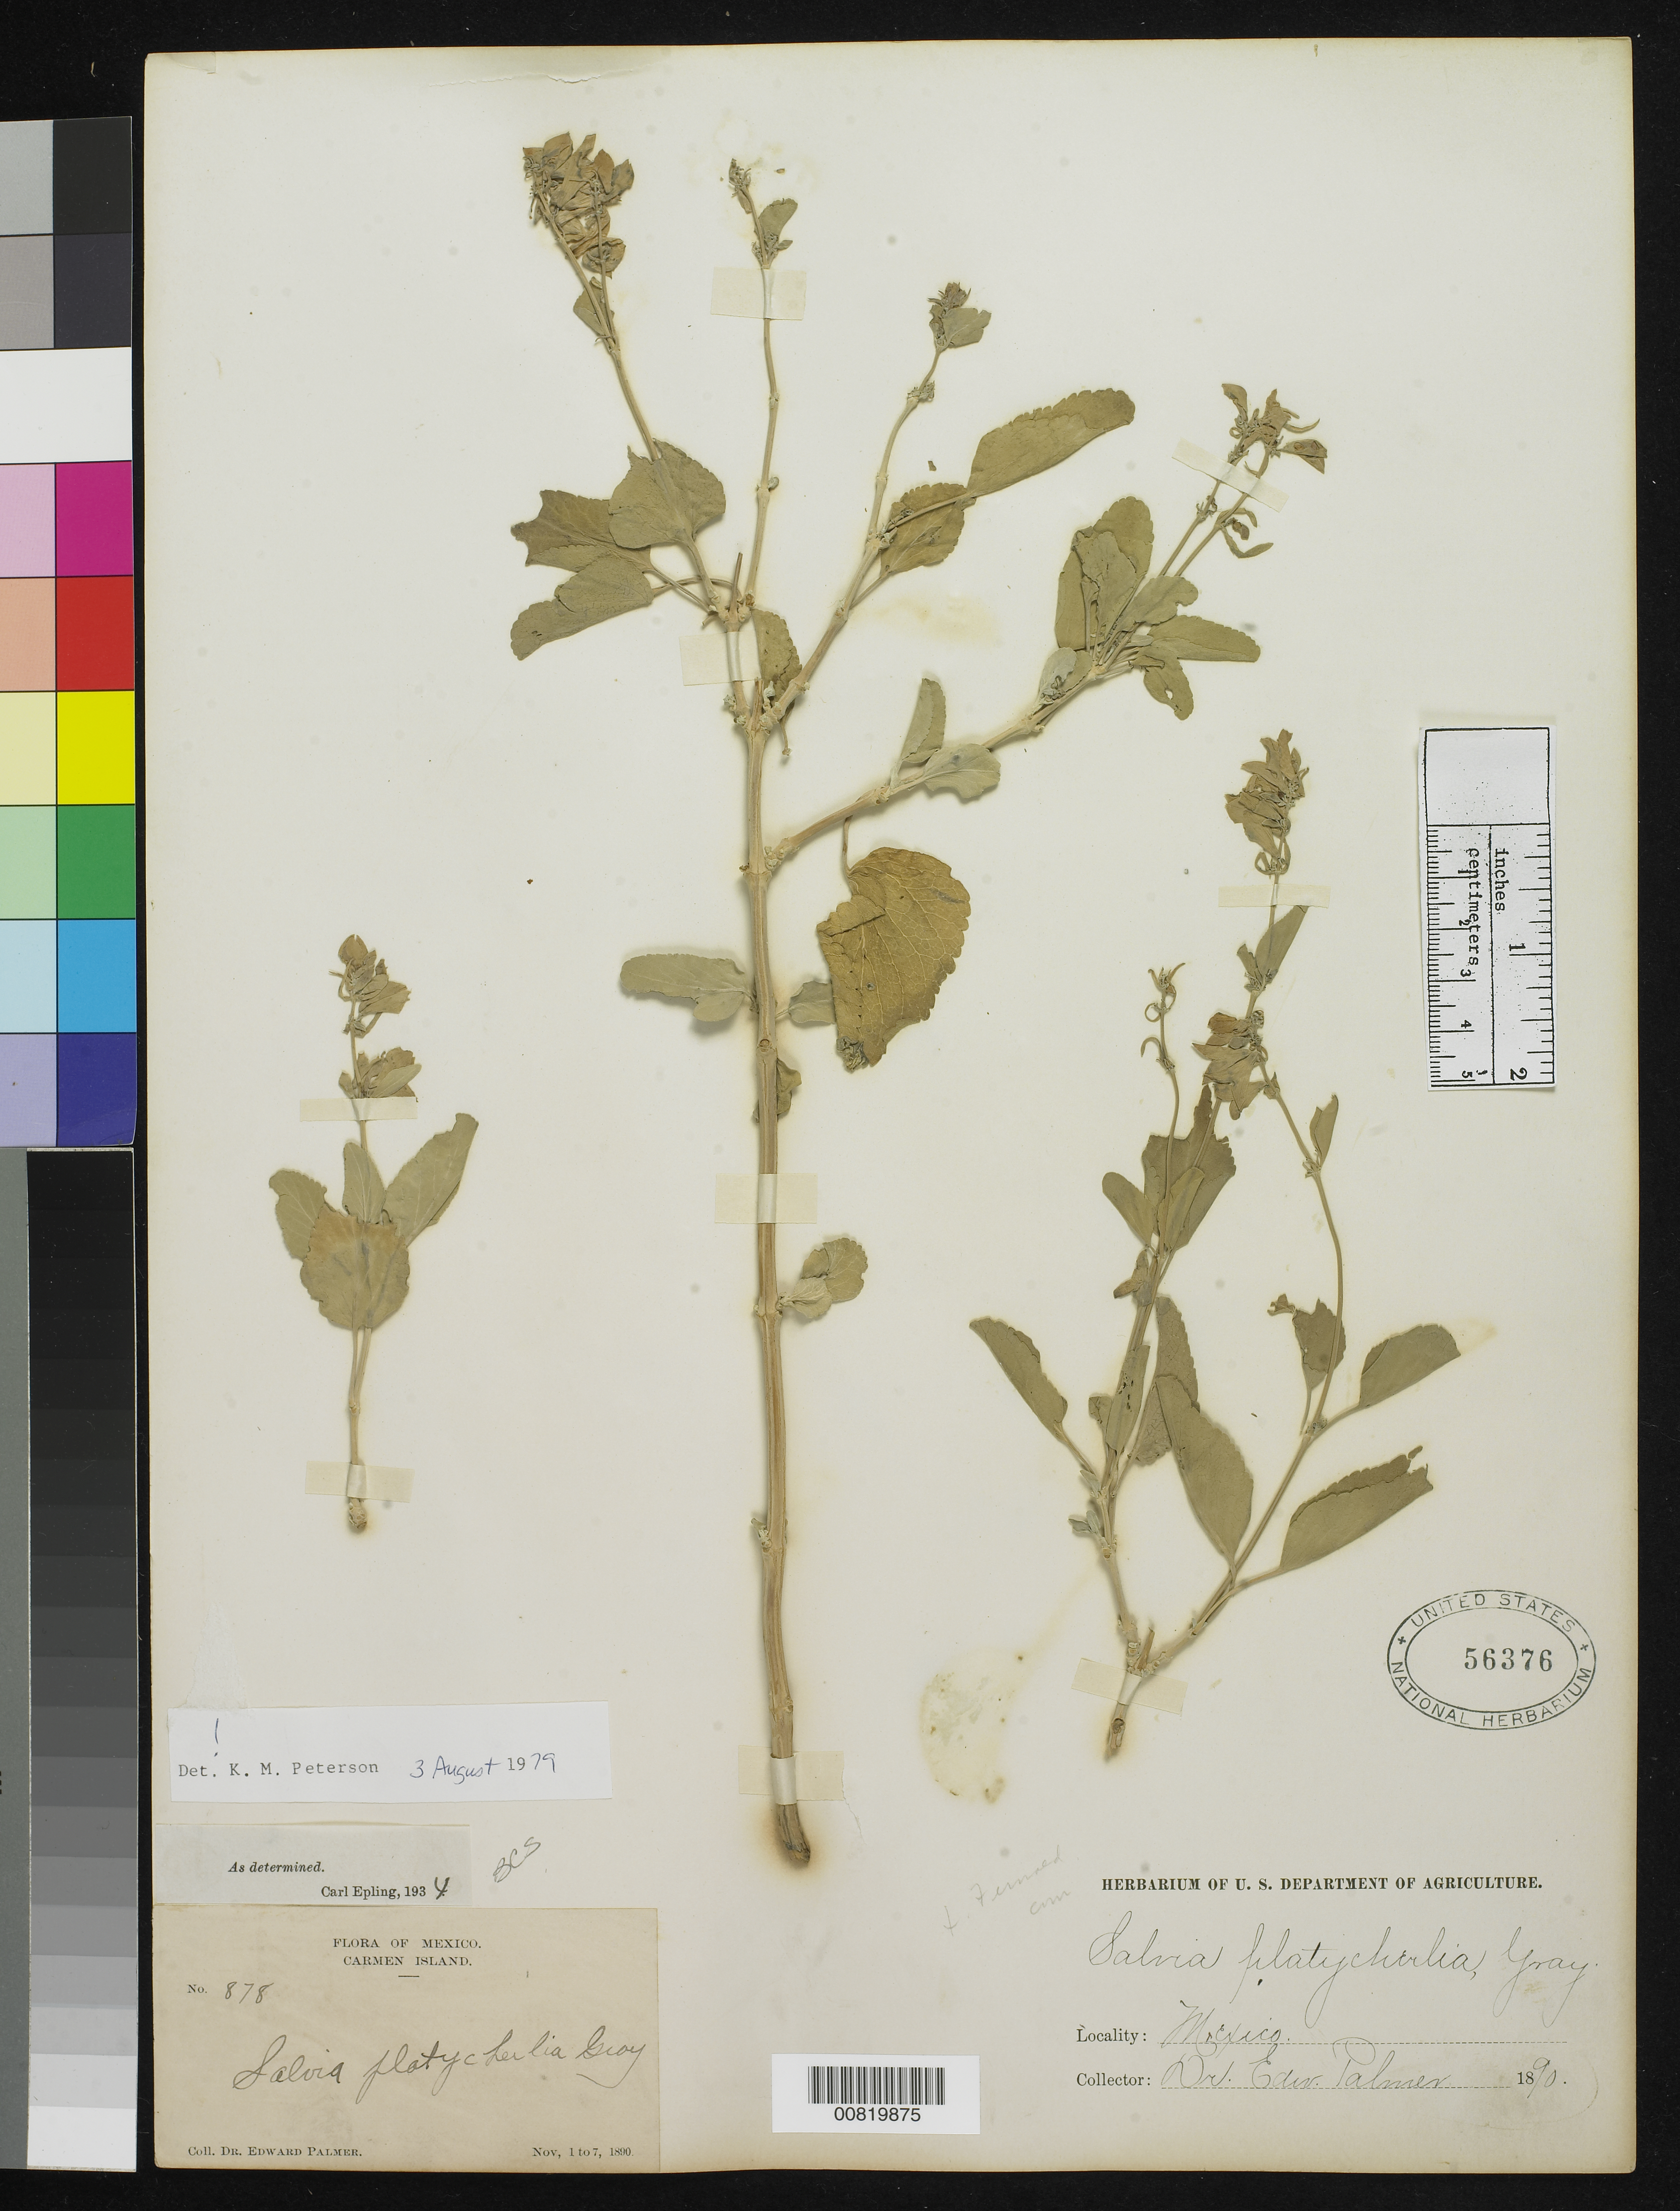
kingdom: Plantae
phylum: Tracheophyta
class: Magnoliopsida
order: Lamiales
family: Lamiaceae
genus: Salvia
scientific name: Salvia platycheila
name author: A. Gray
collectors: E. Palmer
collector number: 878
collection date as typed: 01 Nov 1890 to 07 Nov 1890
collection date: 1890-11-01/1890-11-07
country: Mexico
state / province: Baja California Sur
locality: Carmen Island, Baja California Sur.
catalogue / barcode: US 56376